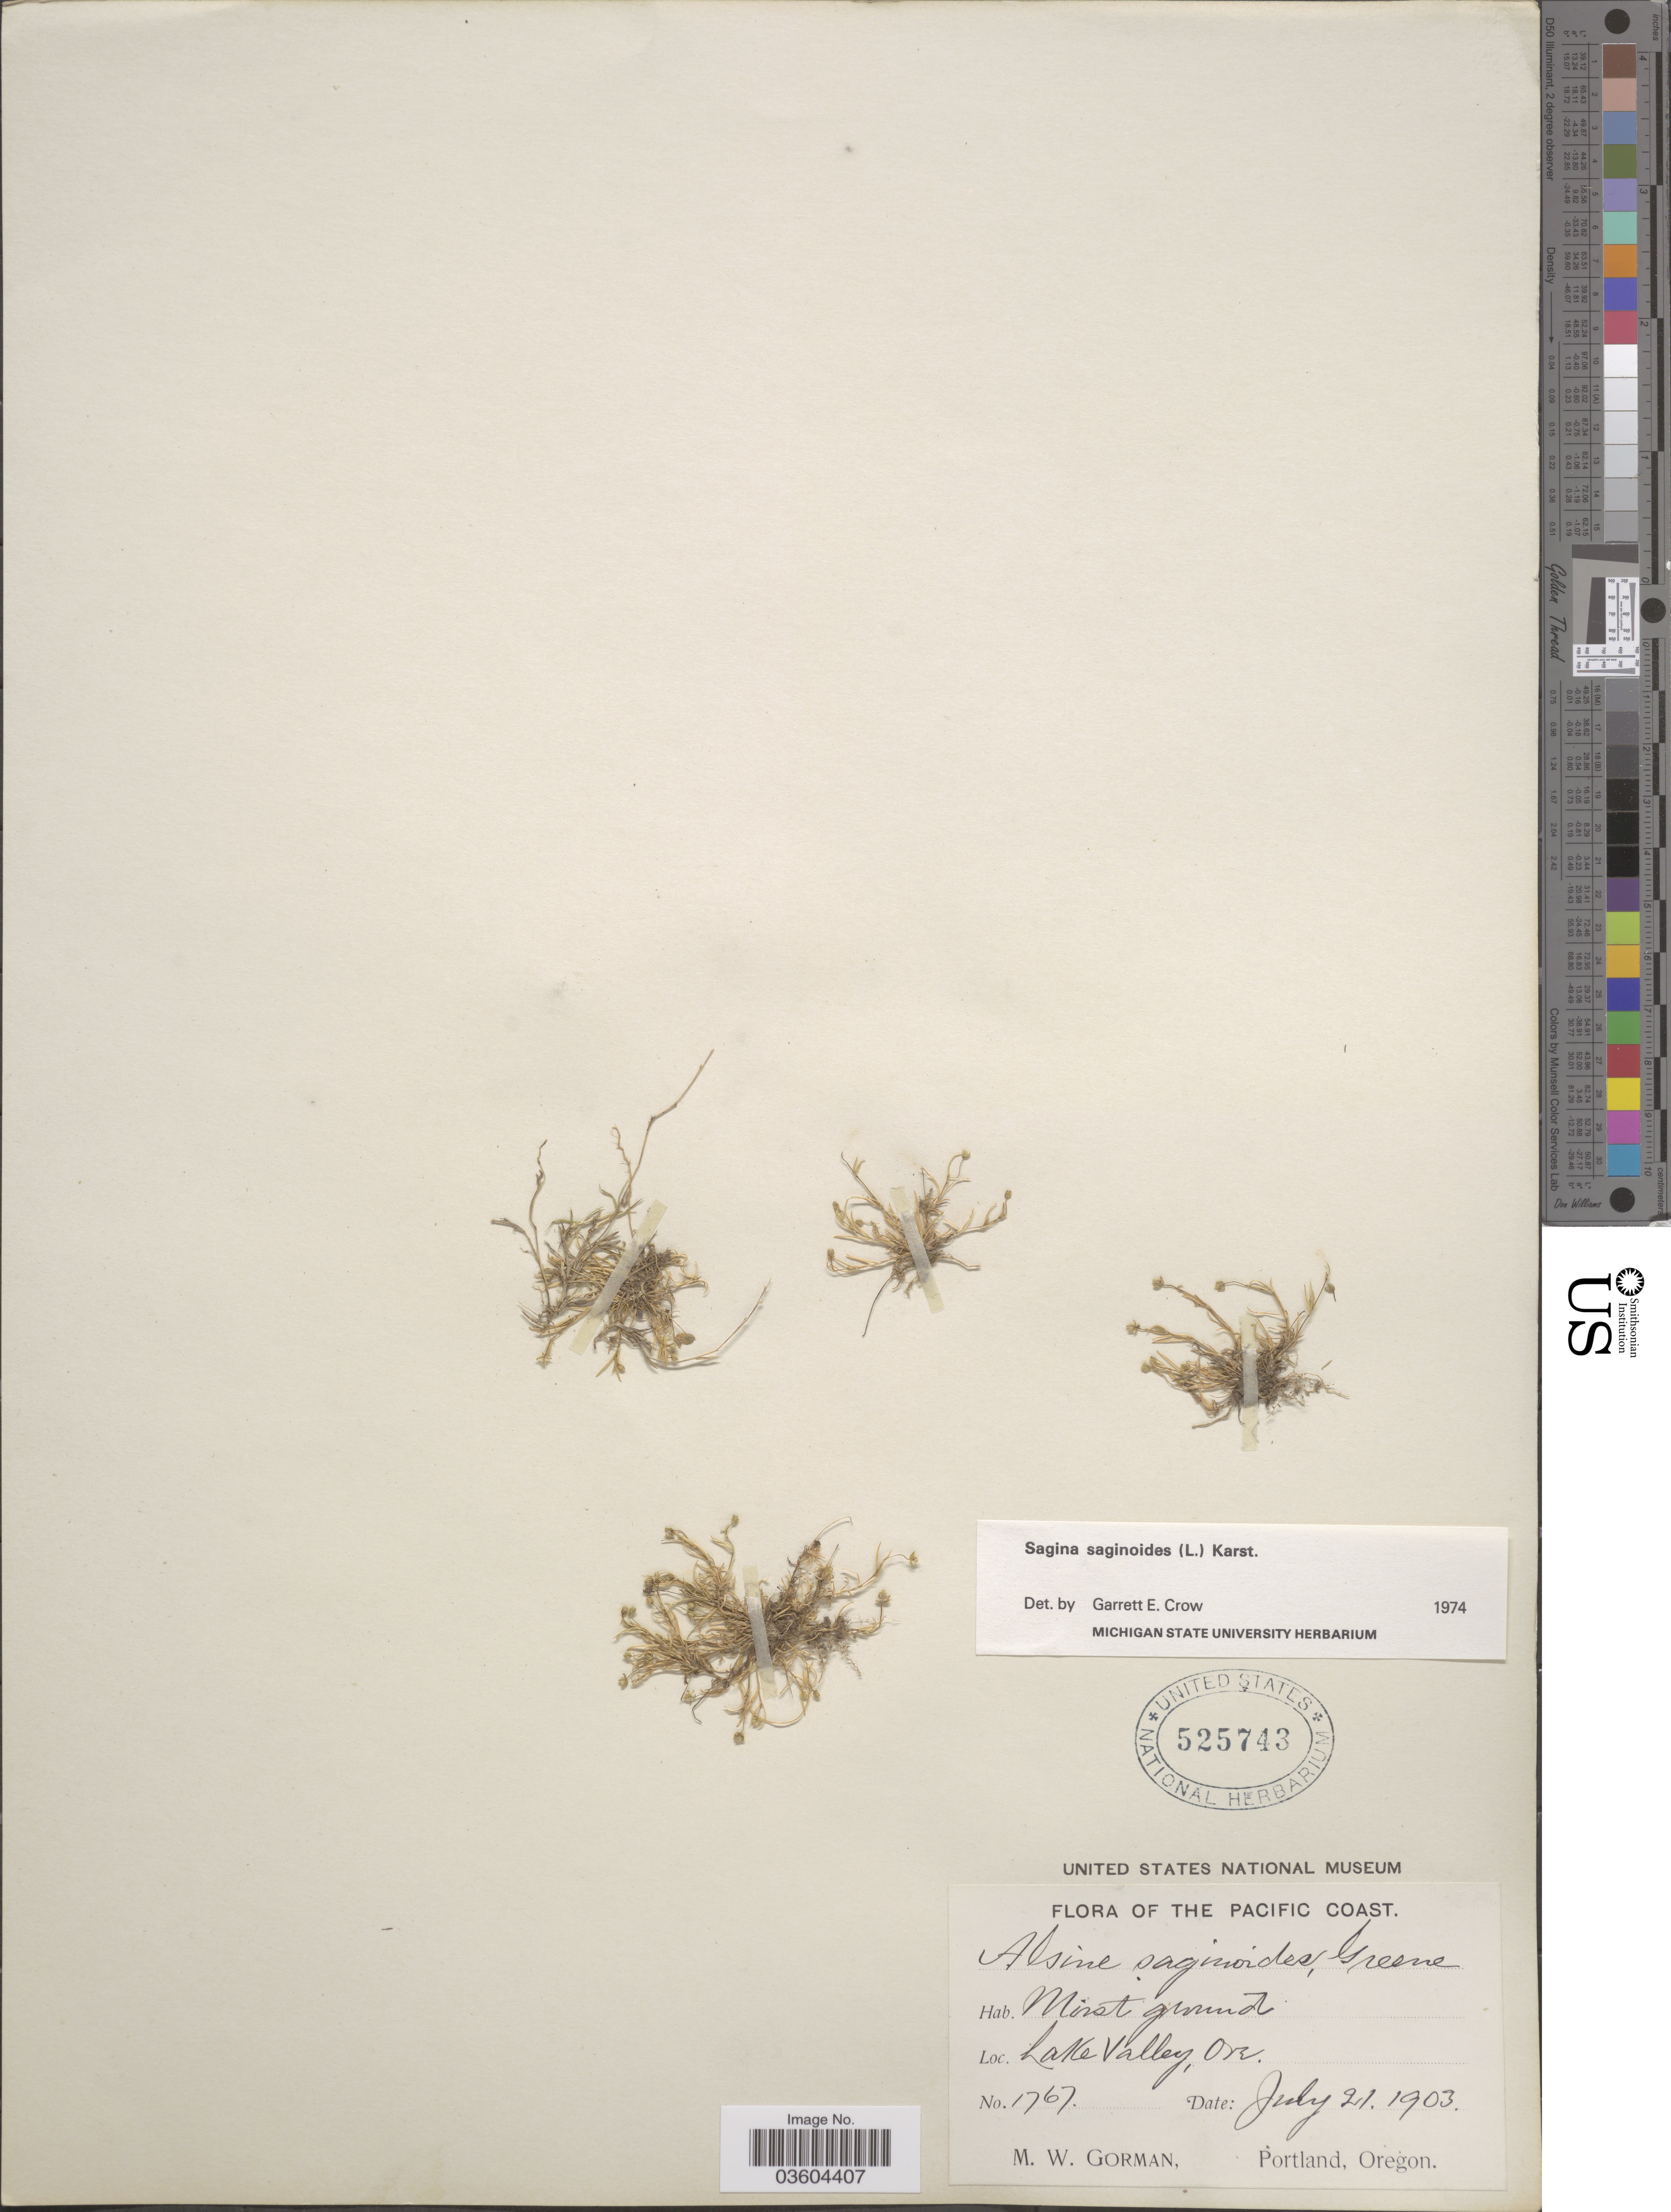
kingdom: Plantae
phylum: Tracheophyta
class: Magnoliopsida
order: Caryophyllales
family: Caryophyllaceae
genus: Sagina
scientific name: Sagina saginoides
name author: (L.) H. Karst.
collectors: M. W. Gorman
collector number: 1767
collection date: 1903-07-21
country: United States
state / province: Oregon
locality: The Pacific Coast. Lake Valley.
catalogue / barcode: US 525743